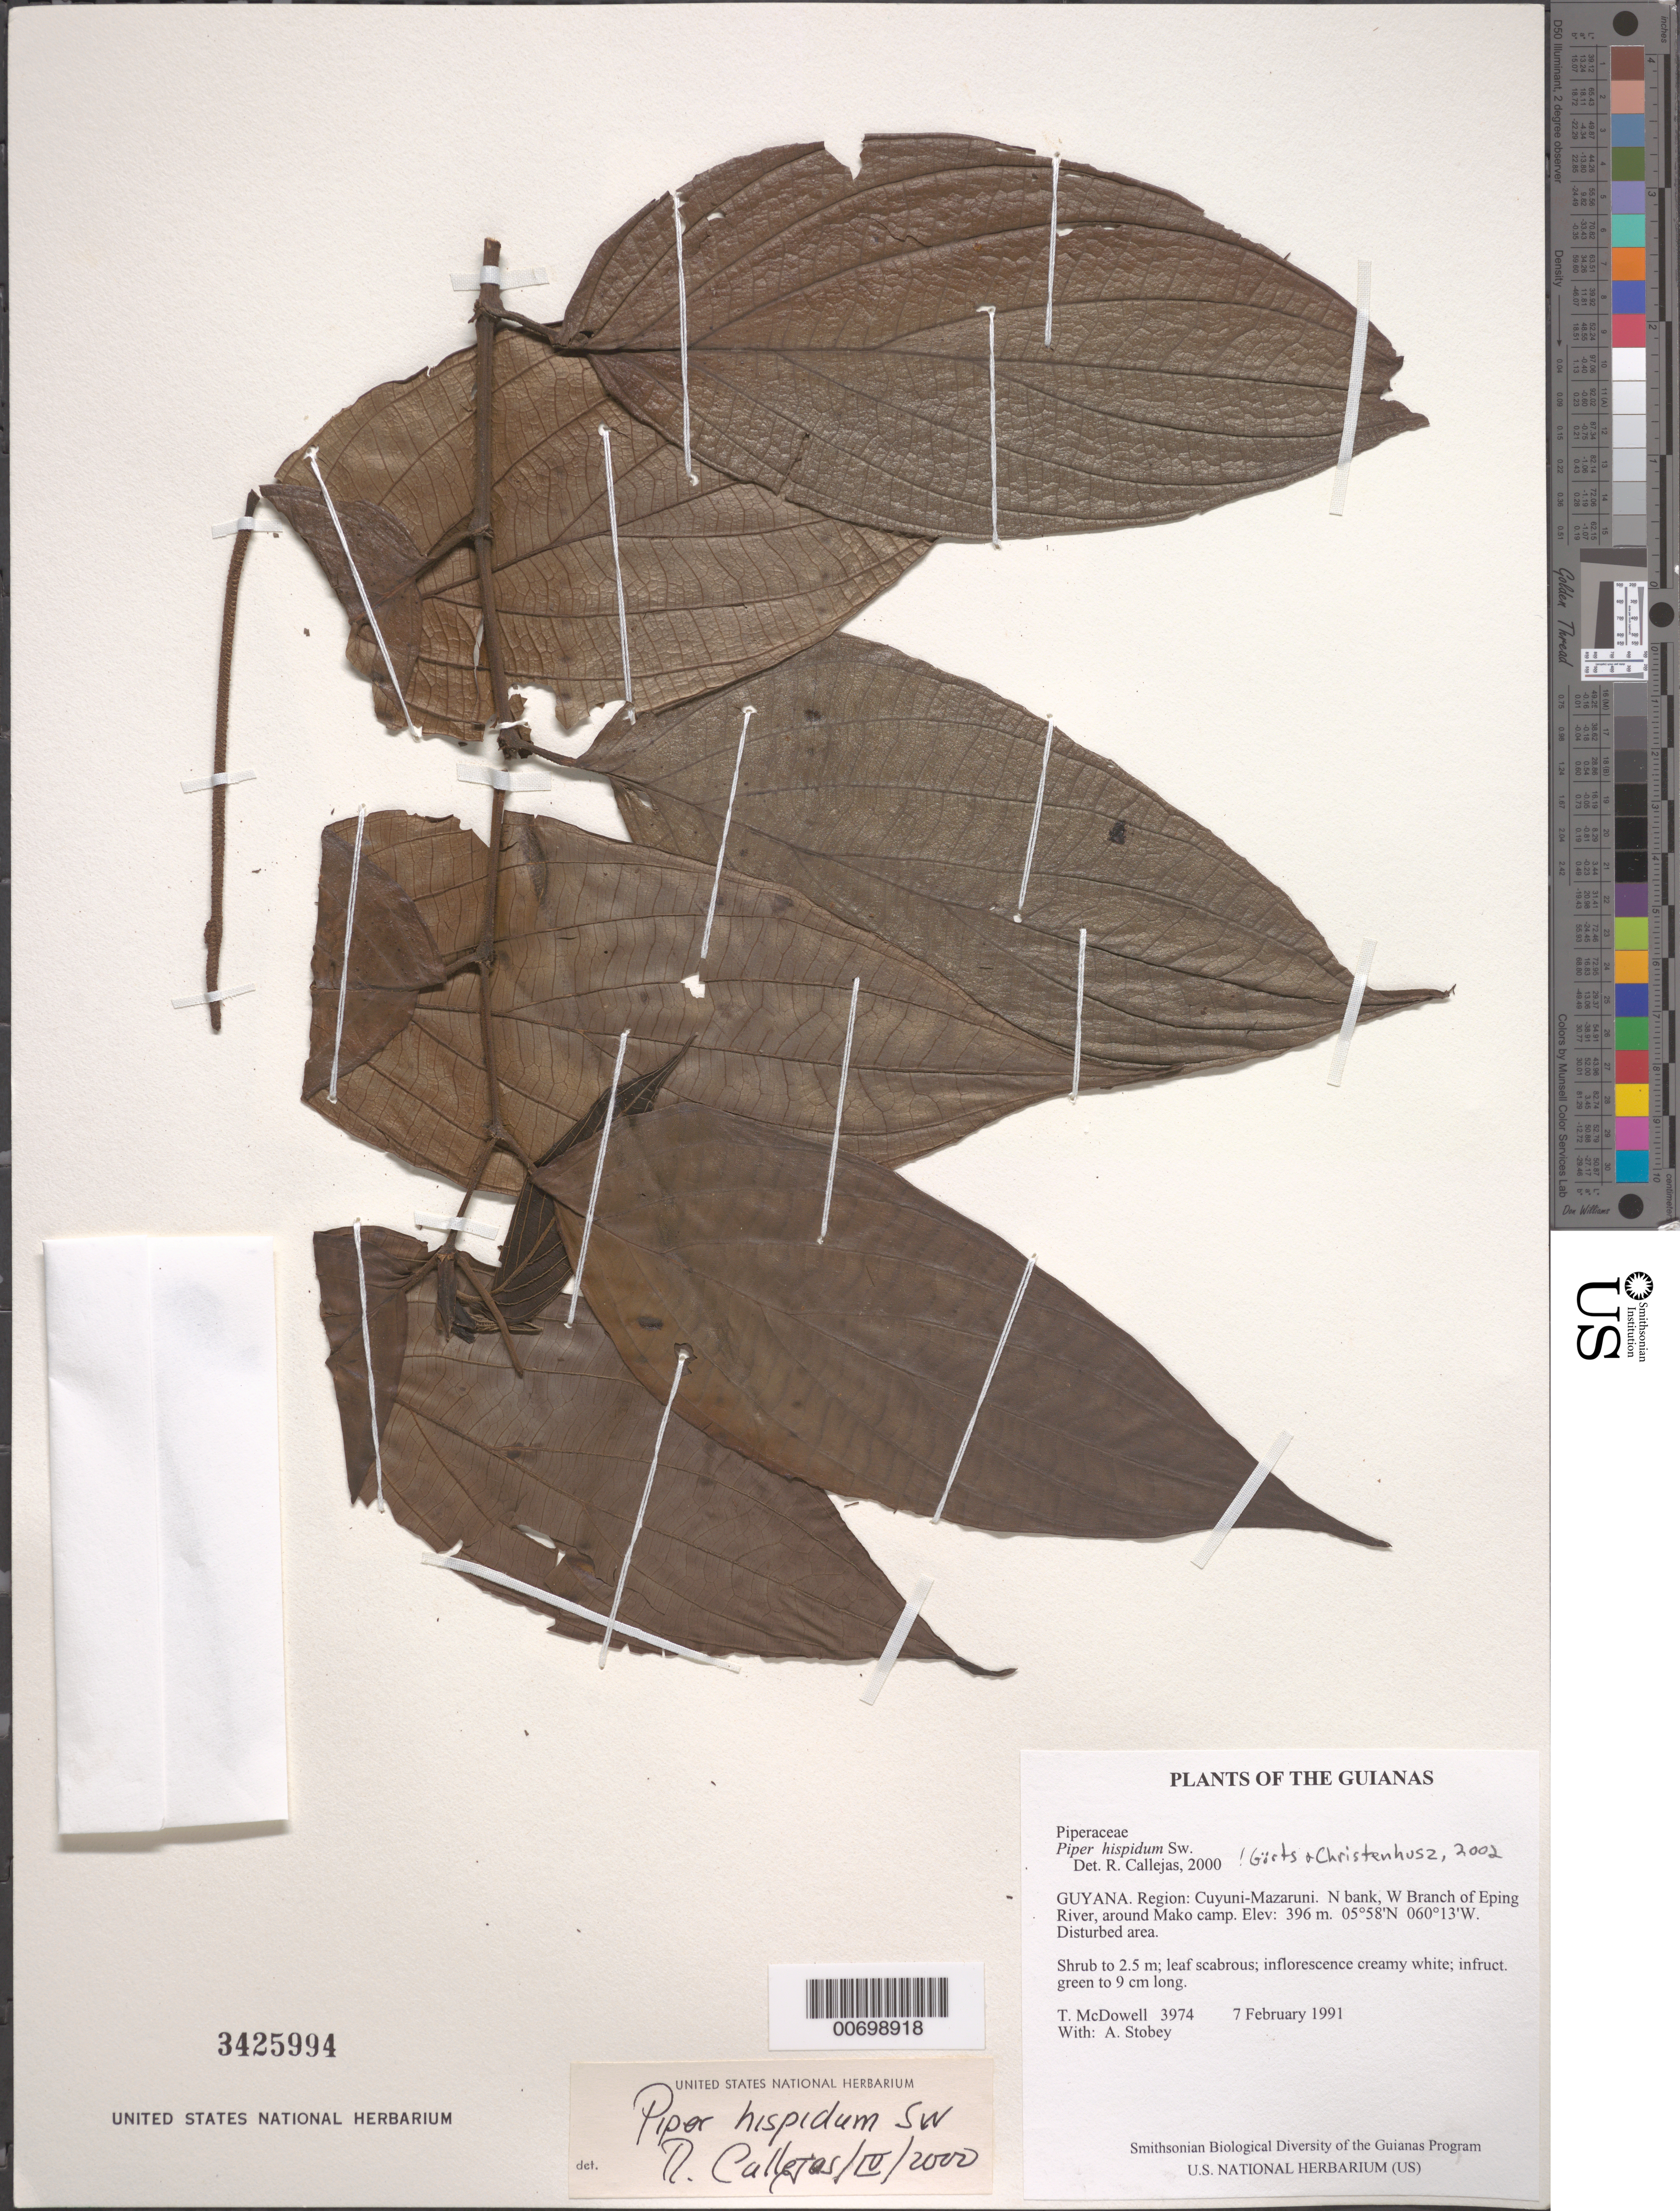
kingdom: Plantae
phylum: Tracheophyta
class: Magnoliopsida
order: Piperales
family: Piperaceae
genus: Piper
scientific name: Piper hispidum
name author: Sw.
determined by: Görts-van Rijn, A. R.; Christenhusz, M. J.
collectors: T. McDowell & A. Stobey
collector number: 3974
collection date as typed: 7 February 1991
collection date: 1991-02-07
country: Guyana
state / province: Cuyuni-Mazaruni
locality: N bank, W Branch of Eping River, around Mako camp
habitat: Disturbed area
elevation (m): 396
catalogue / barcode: US 3425994